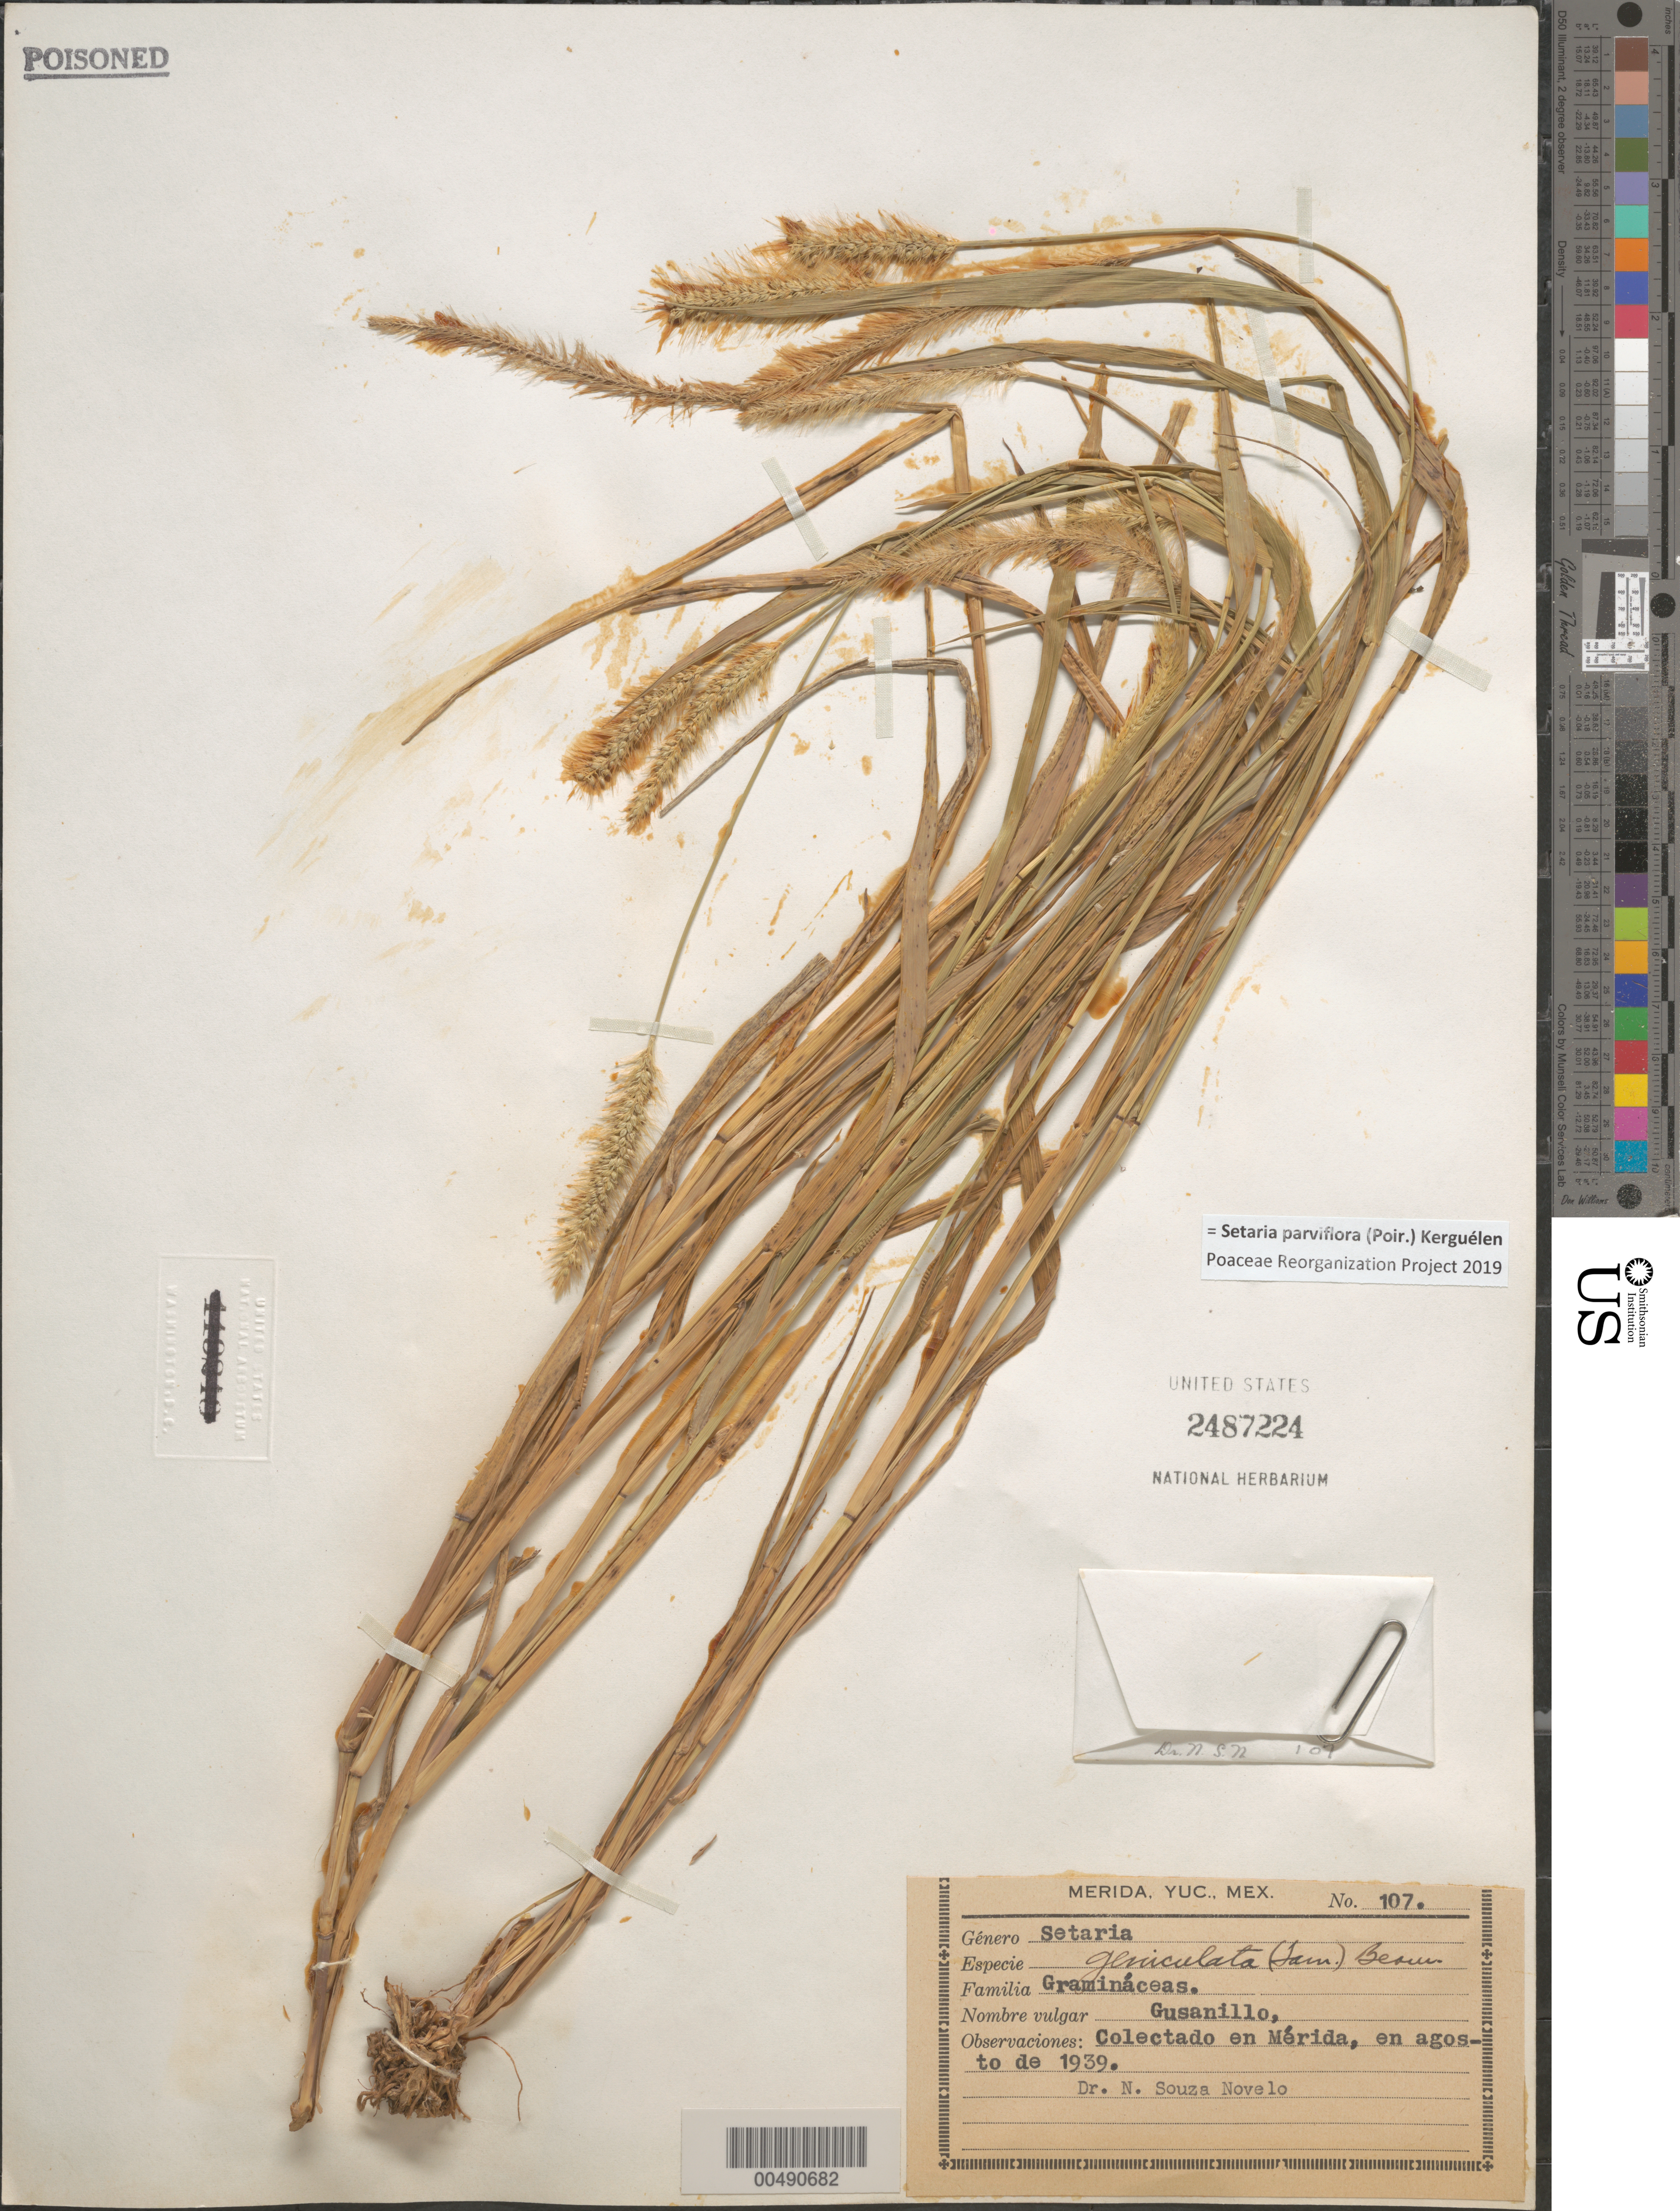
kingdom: Plantae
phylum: Tracheophyta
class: Liliopsida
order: Poales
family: Poaceae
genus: Setaria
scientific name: Setaria parviflora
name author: (Poir.) Kerguélen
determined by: Poaceae Reorganization Project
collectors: N. Souza-Novelo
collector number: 107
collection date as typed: Aug 1939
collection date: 1939-08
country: Mexico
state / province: Yucatan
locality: Mérida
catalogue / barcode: US 2487224